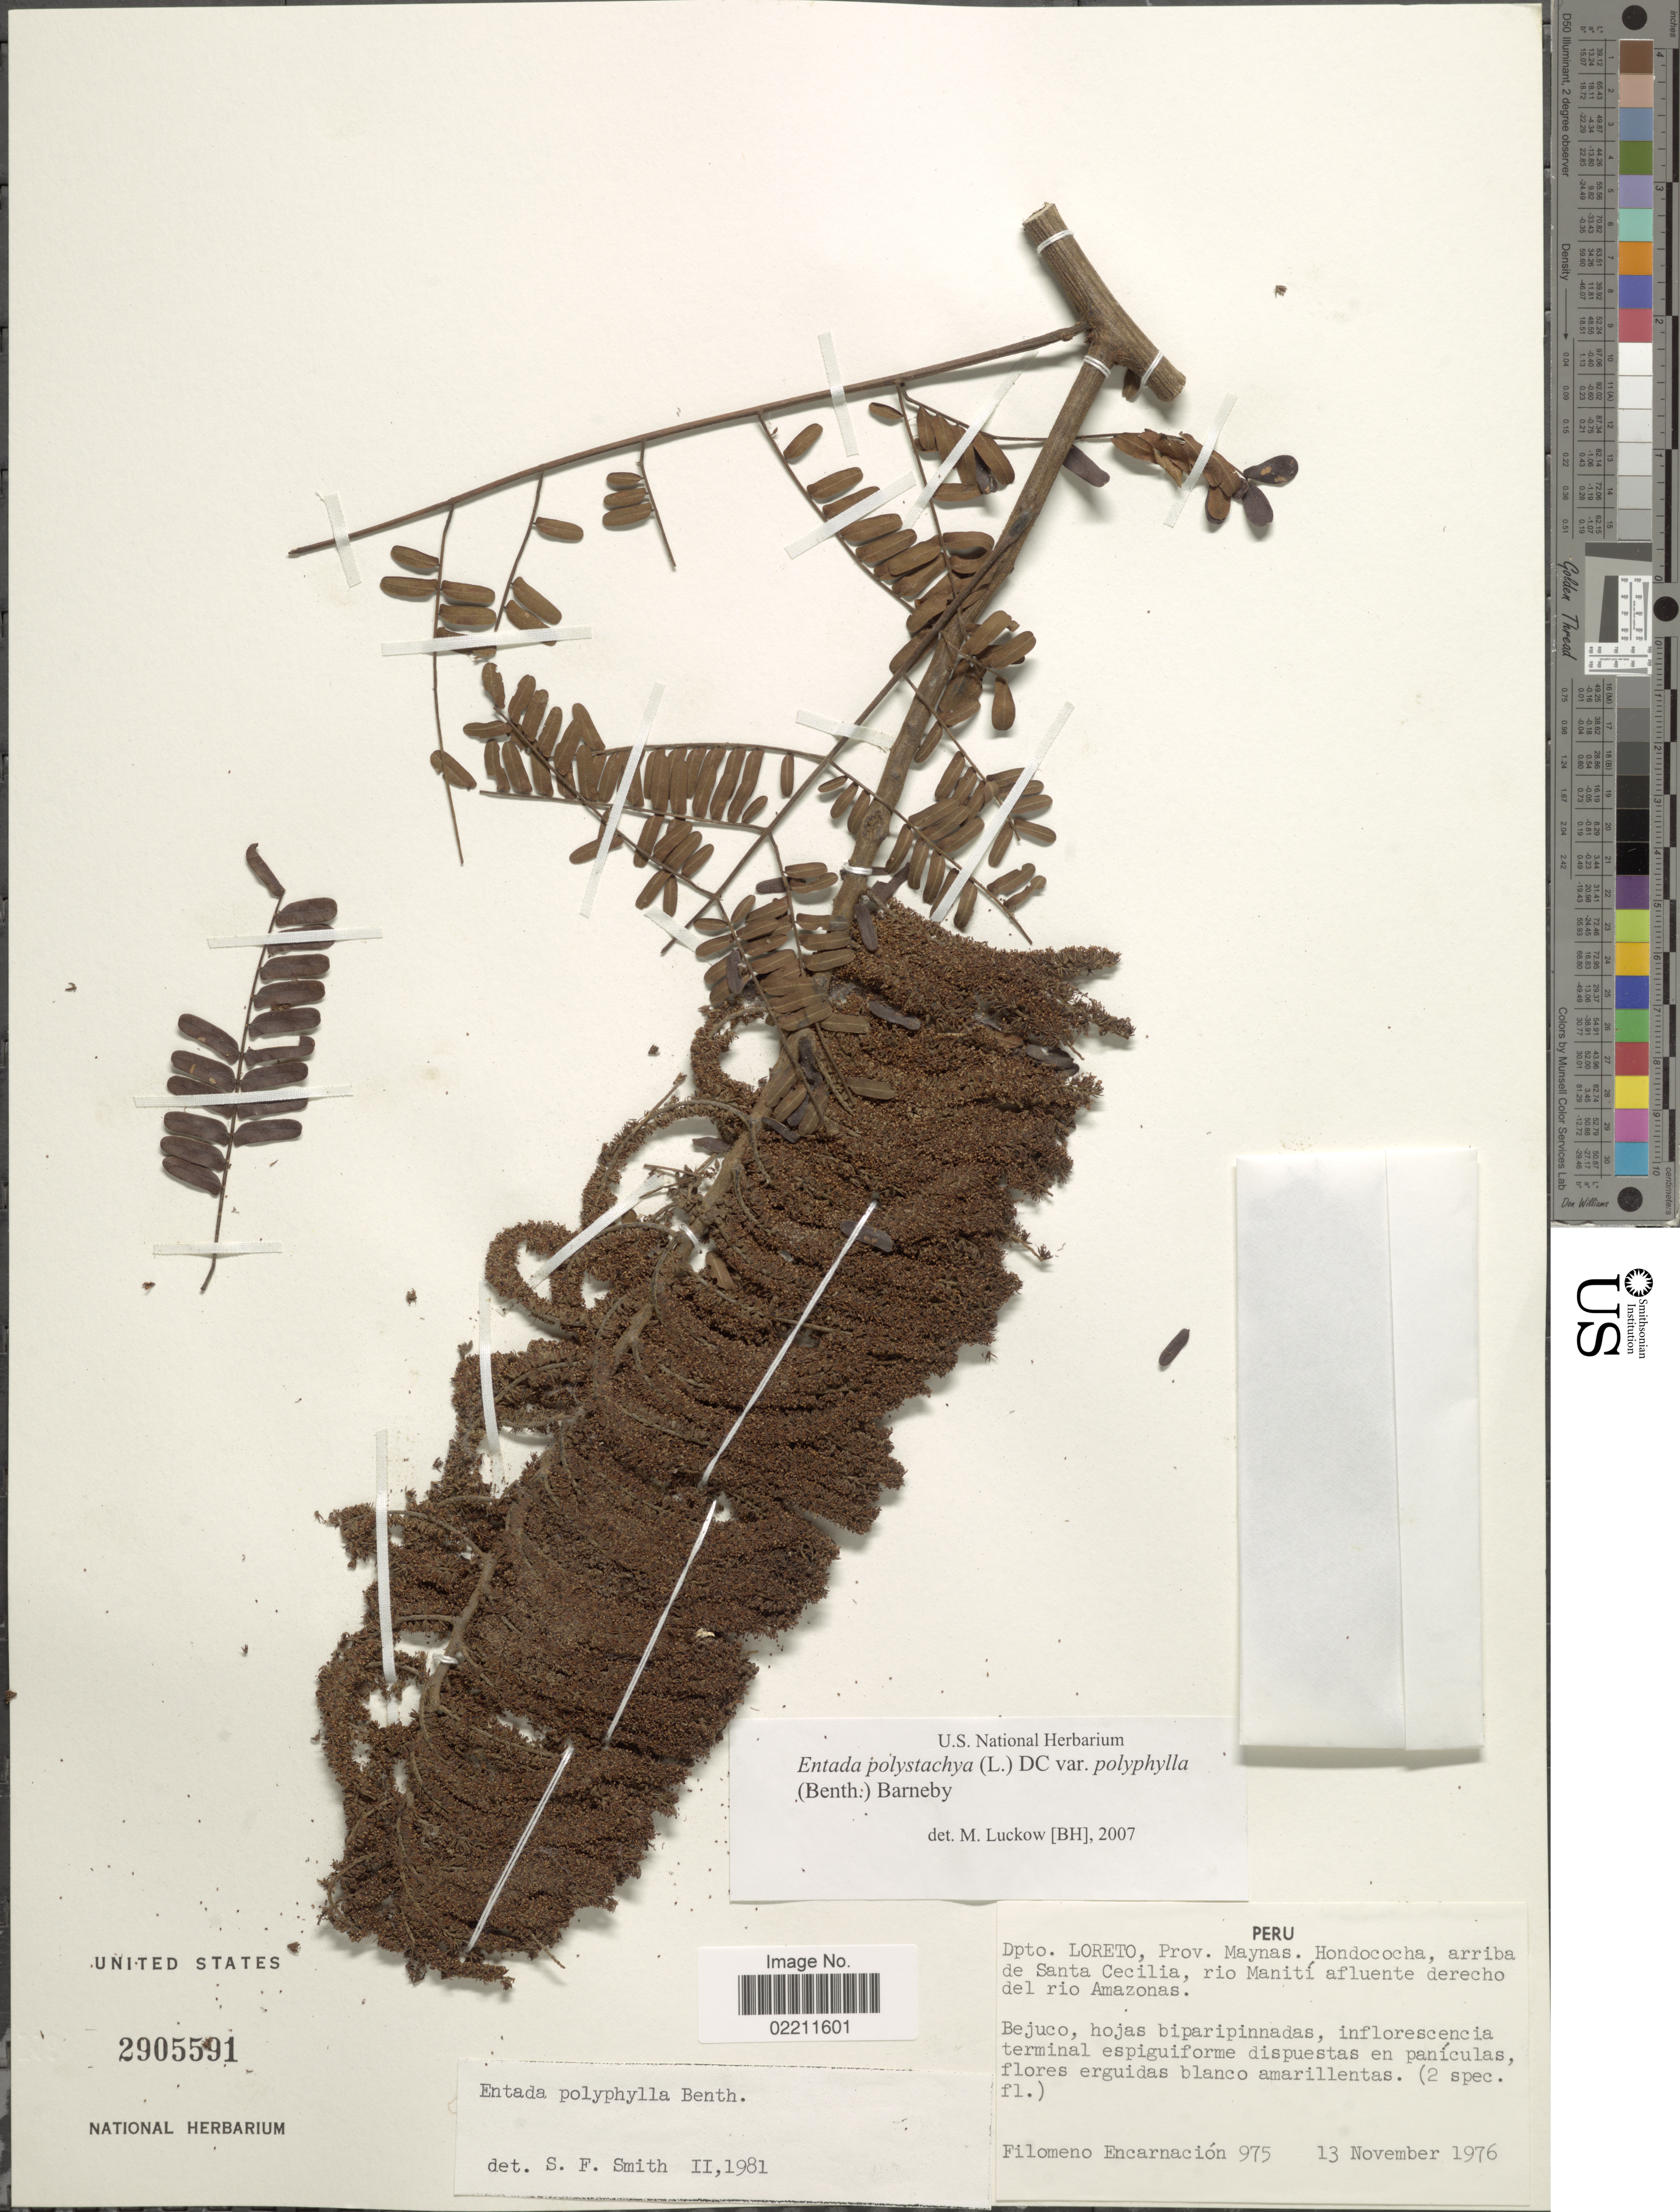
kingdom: Plantae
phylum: Tracheophyta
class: Magnoliopsida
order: Fabales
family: Fabaceae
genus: Entada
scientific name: Entada polystachya var. polyphylla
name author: (Benth.) Barneby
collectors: F. Encarnación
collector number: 975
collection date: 1976-11-13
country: Peru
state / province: Loreto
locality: Peru, Dpto. Loreto, Prov. Maynas Hondococha, arriba de Santa Cecilia, rio Maniti afluente derecho del rio Amazonas.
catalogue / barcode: US 2905591